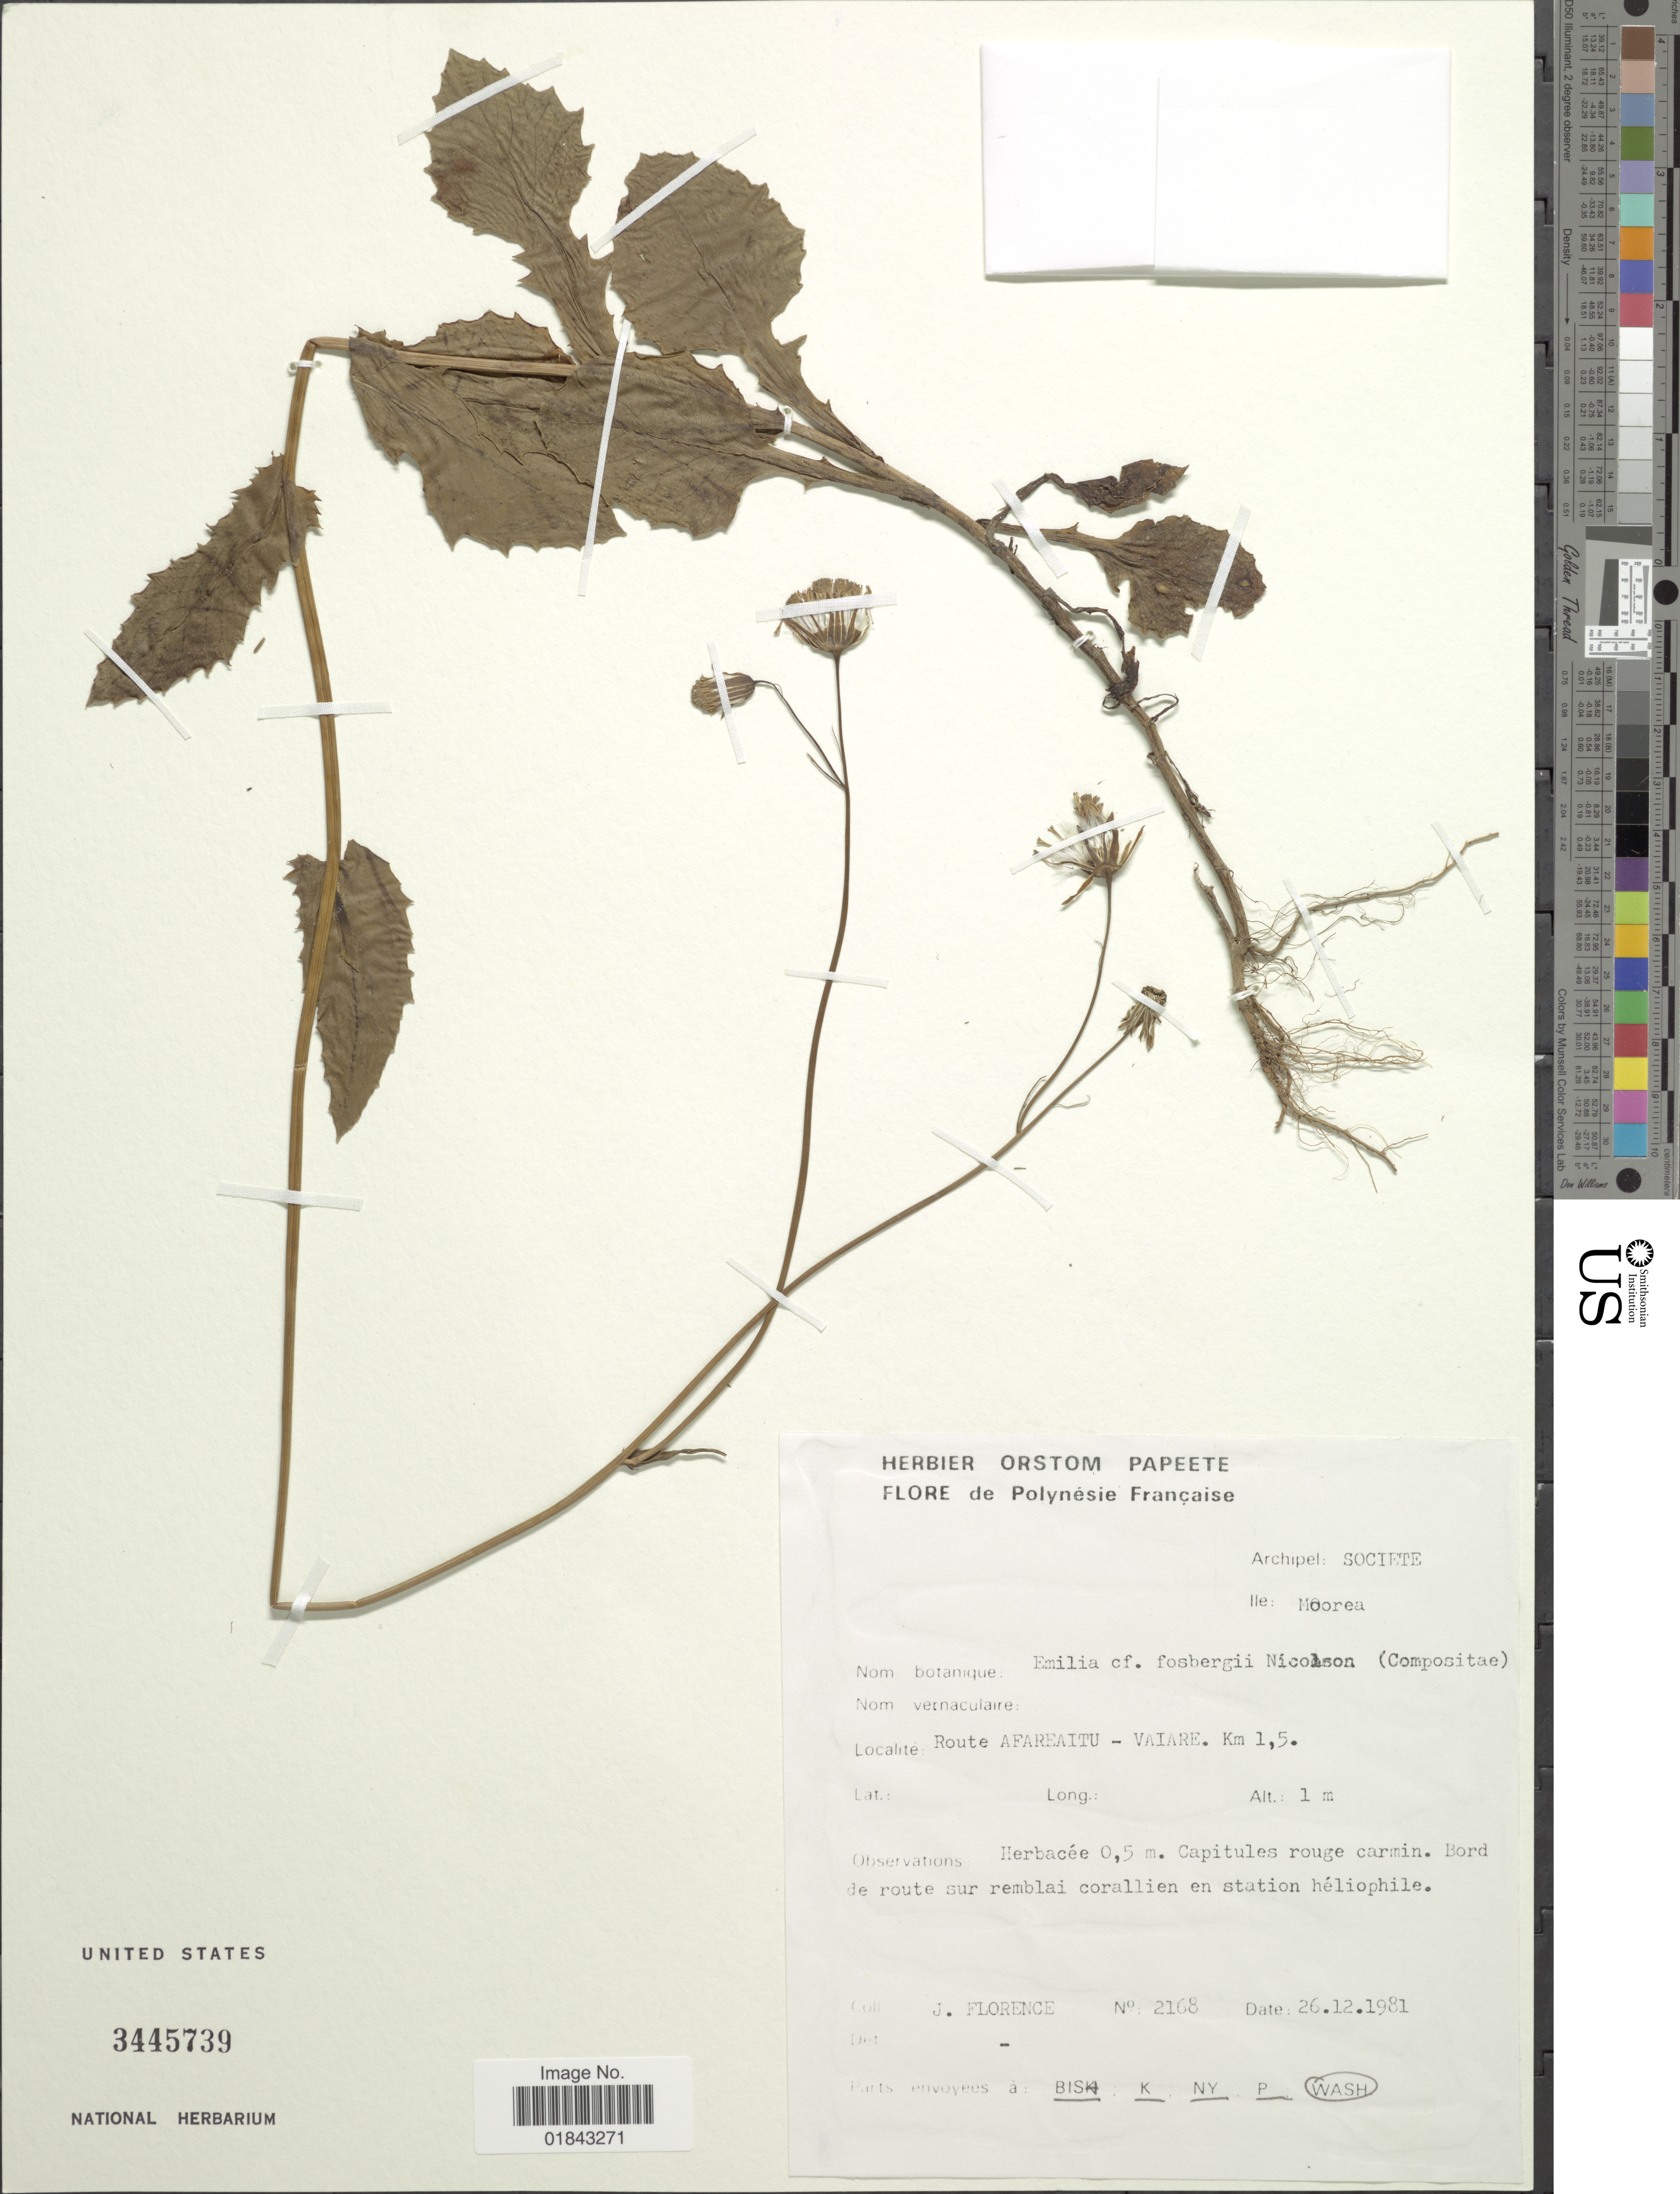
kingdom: Plantae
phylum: Tracheophyta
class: Magnoliopsida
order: Asterales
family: Asteraceae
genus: Emilia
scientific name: Emilia fosbergii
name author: Nicolson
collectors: J. Florence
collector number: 2168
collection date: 1981-12-26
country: French Polynesia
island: Moorea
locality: Moorea, Route Afareaitu, Vaiare, km 1,5, Capitules rouge carmin, Bord de route sur remblai corallien en station héliophile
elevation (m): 1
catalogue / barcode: US 3445739